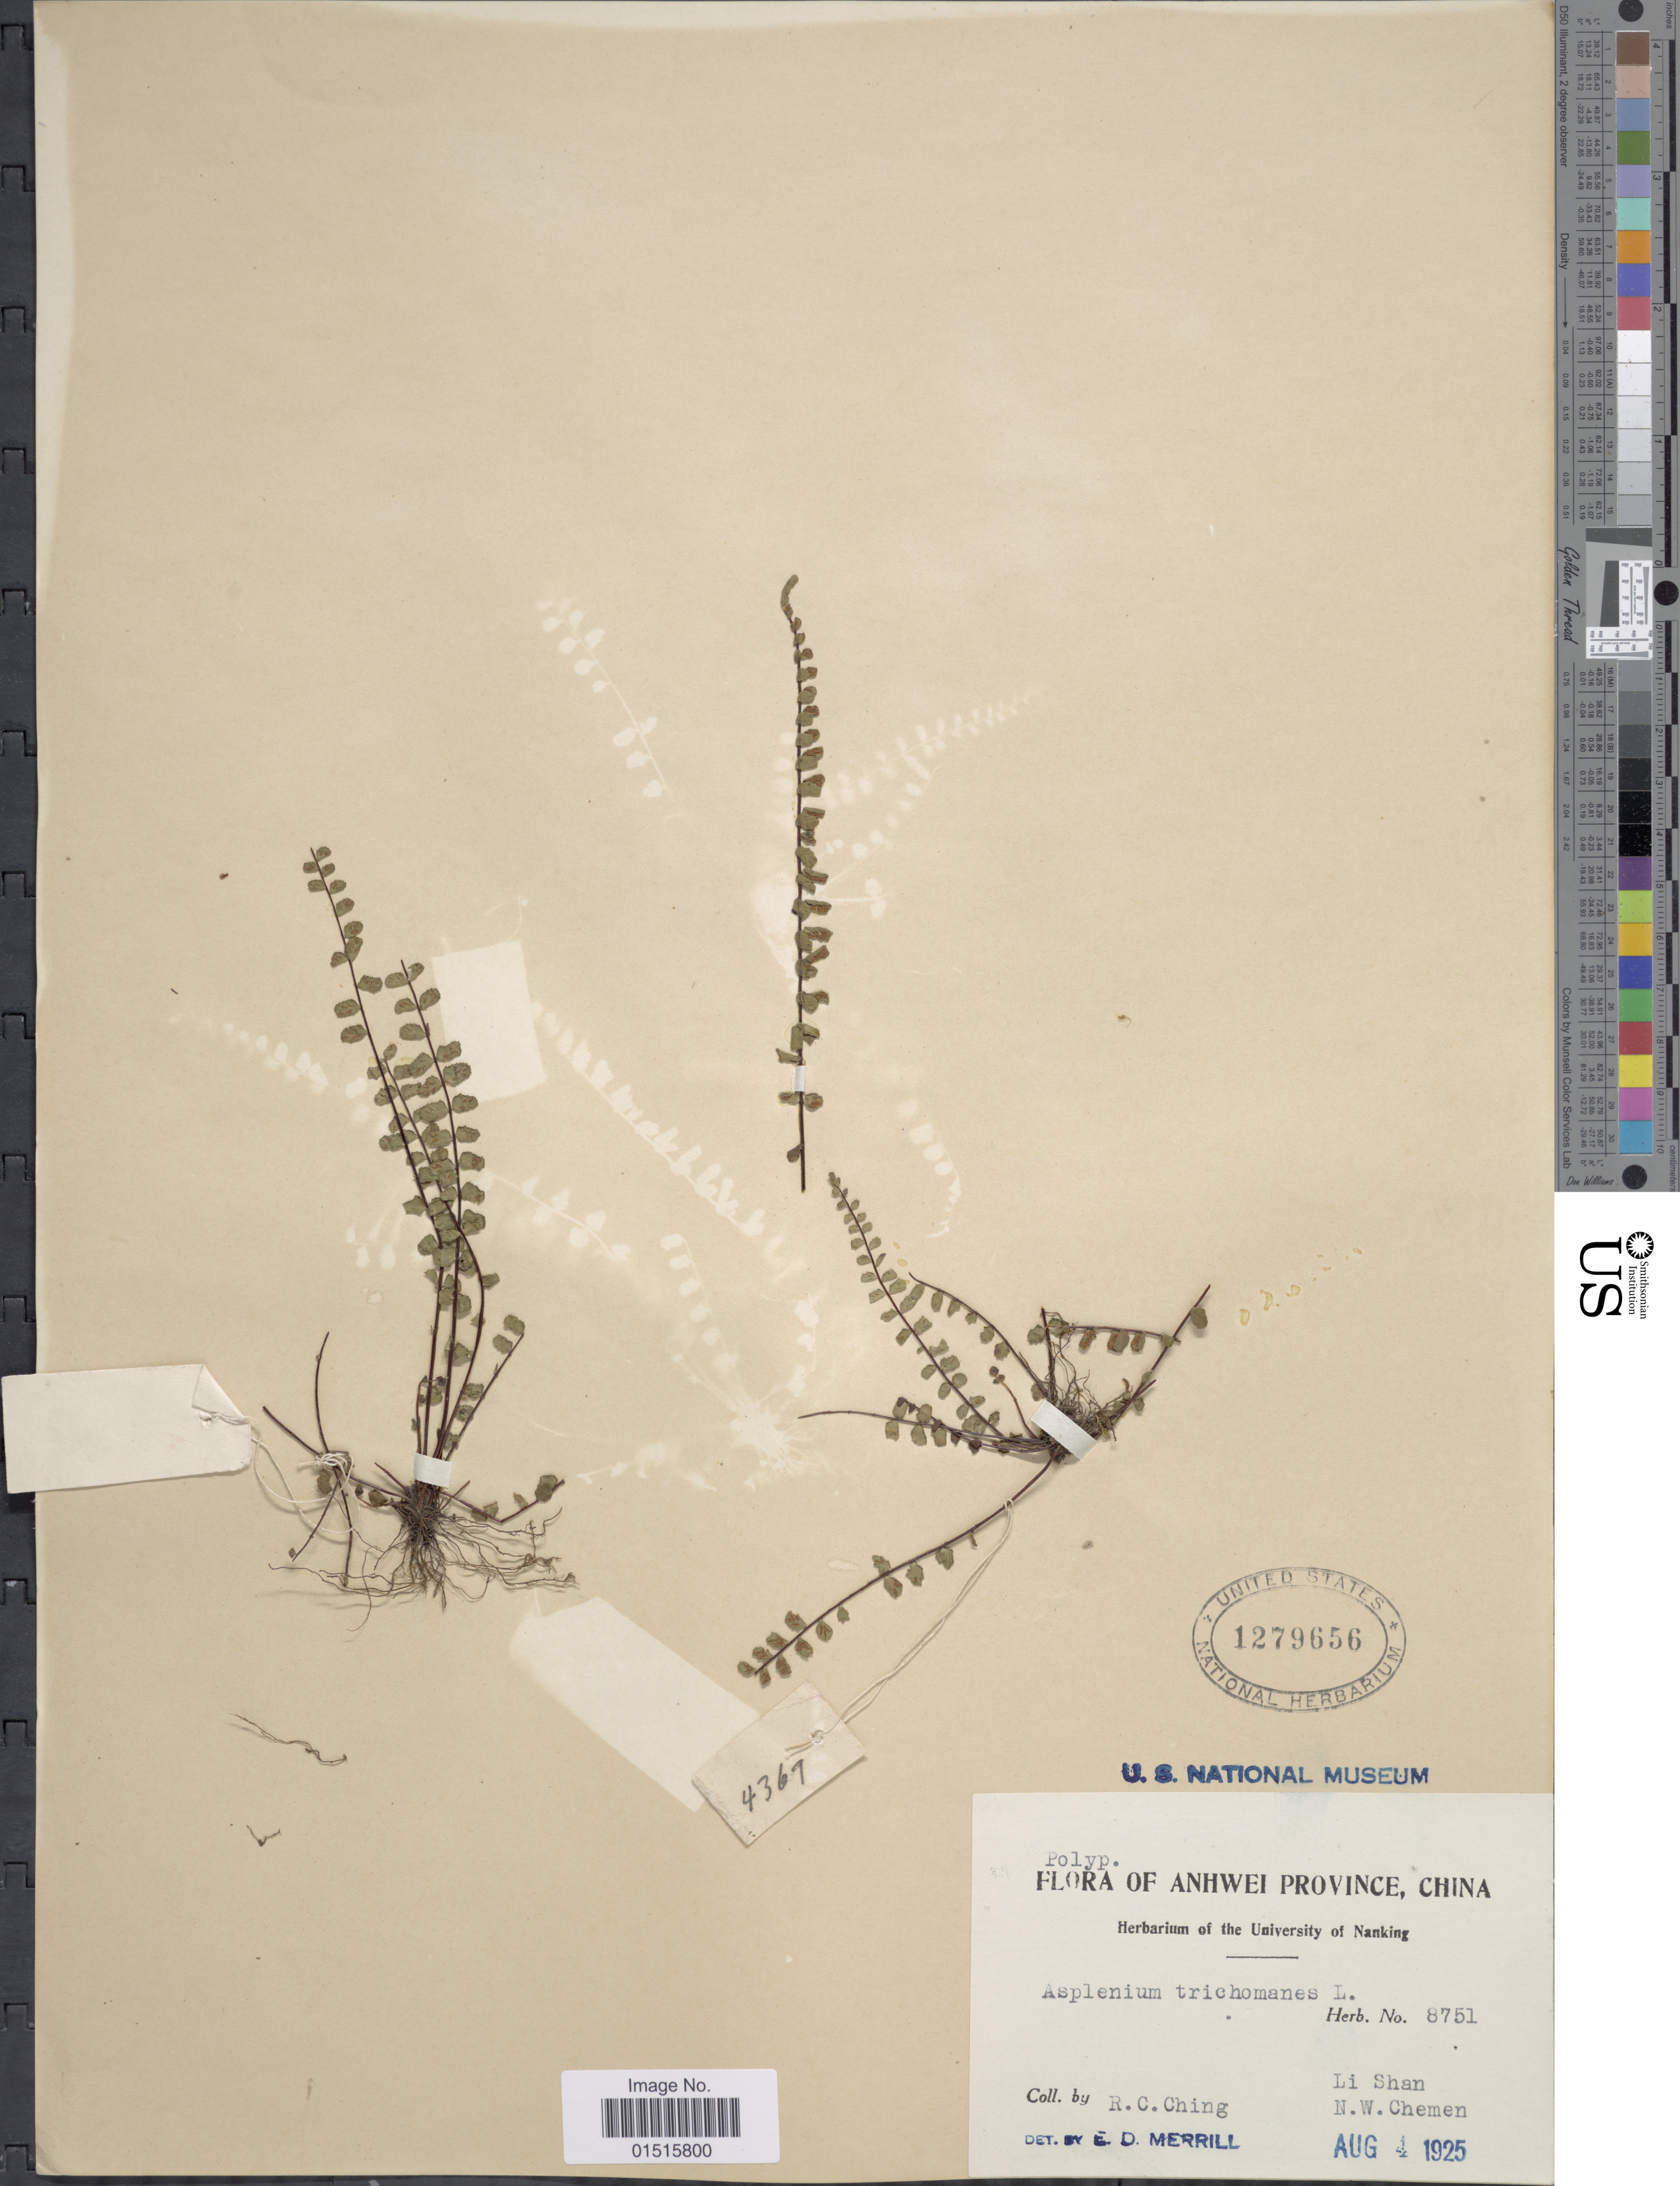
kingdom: Plantae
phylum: Tracheophyta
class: Polypodiopsida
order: Polypodiales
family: Aspleniaceae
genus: Asplenium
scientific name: Asplenium trichomanes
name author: L.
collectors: R. C. Ching, L. Shan & N. Chemen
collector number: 8751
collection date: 1925-08-04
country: China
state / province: Anhui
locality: Anhwei Province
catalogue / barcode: US 1279656